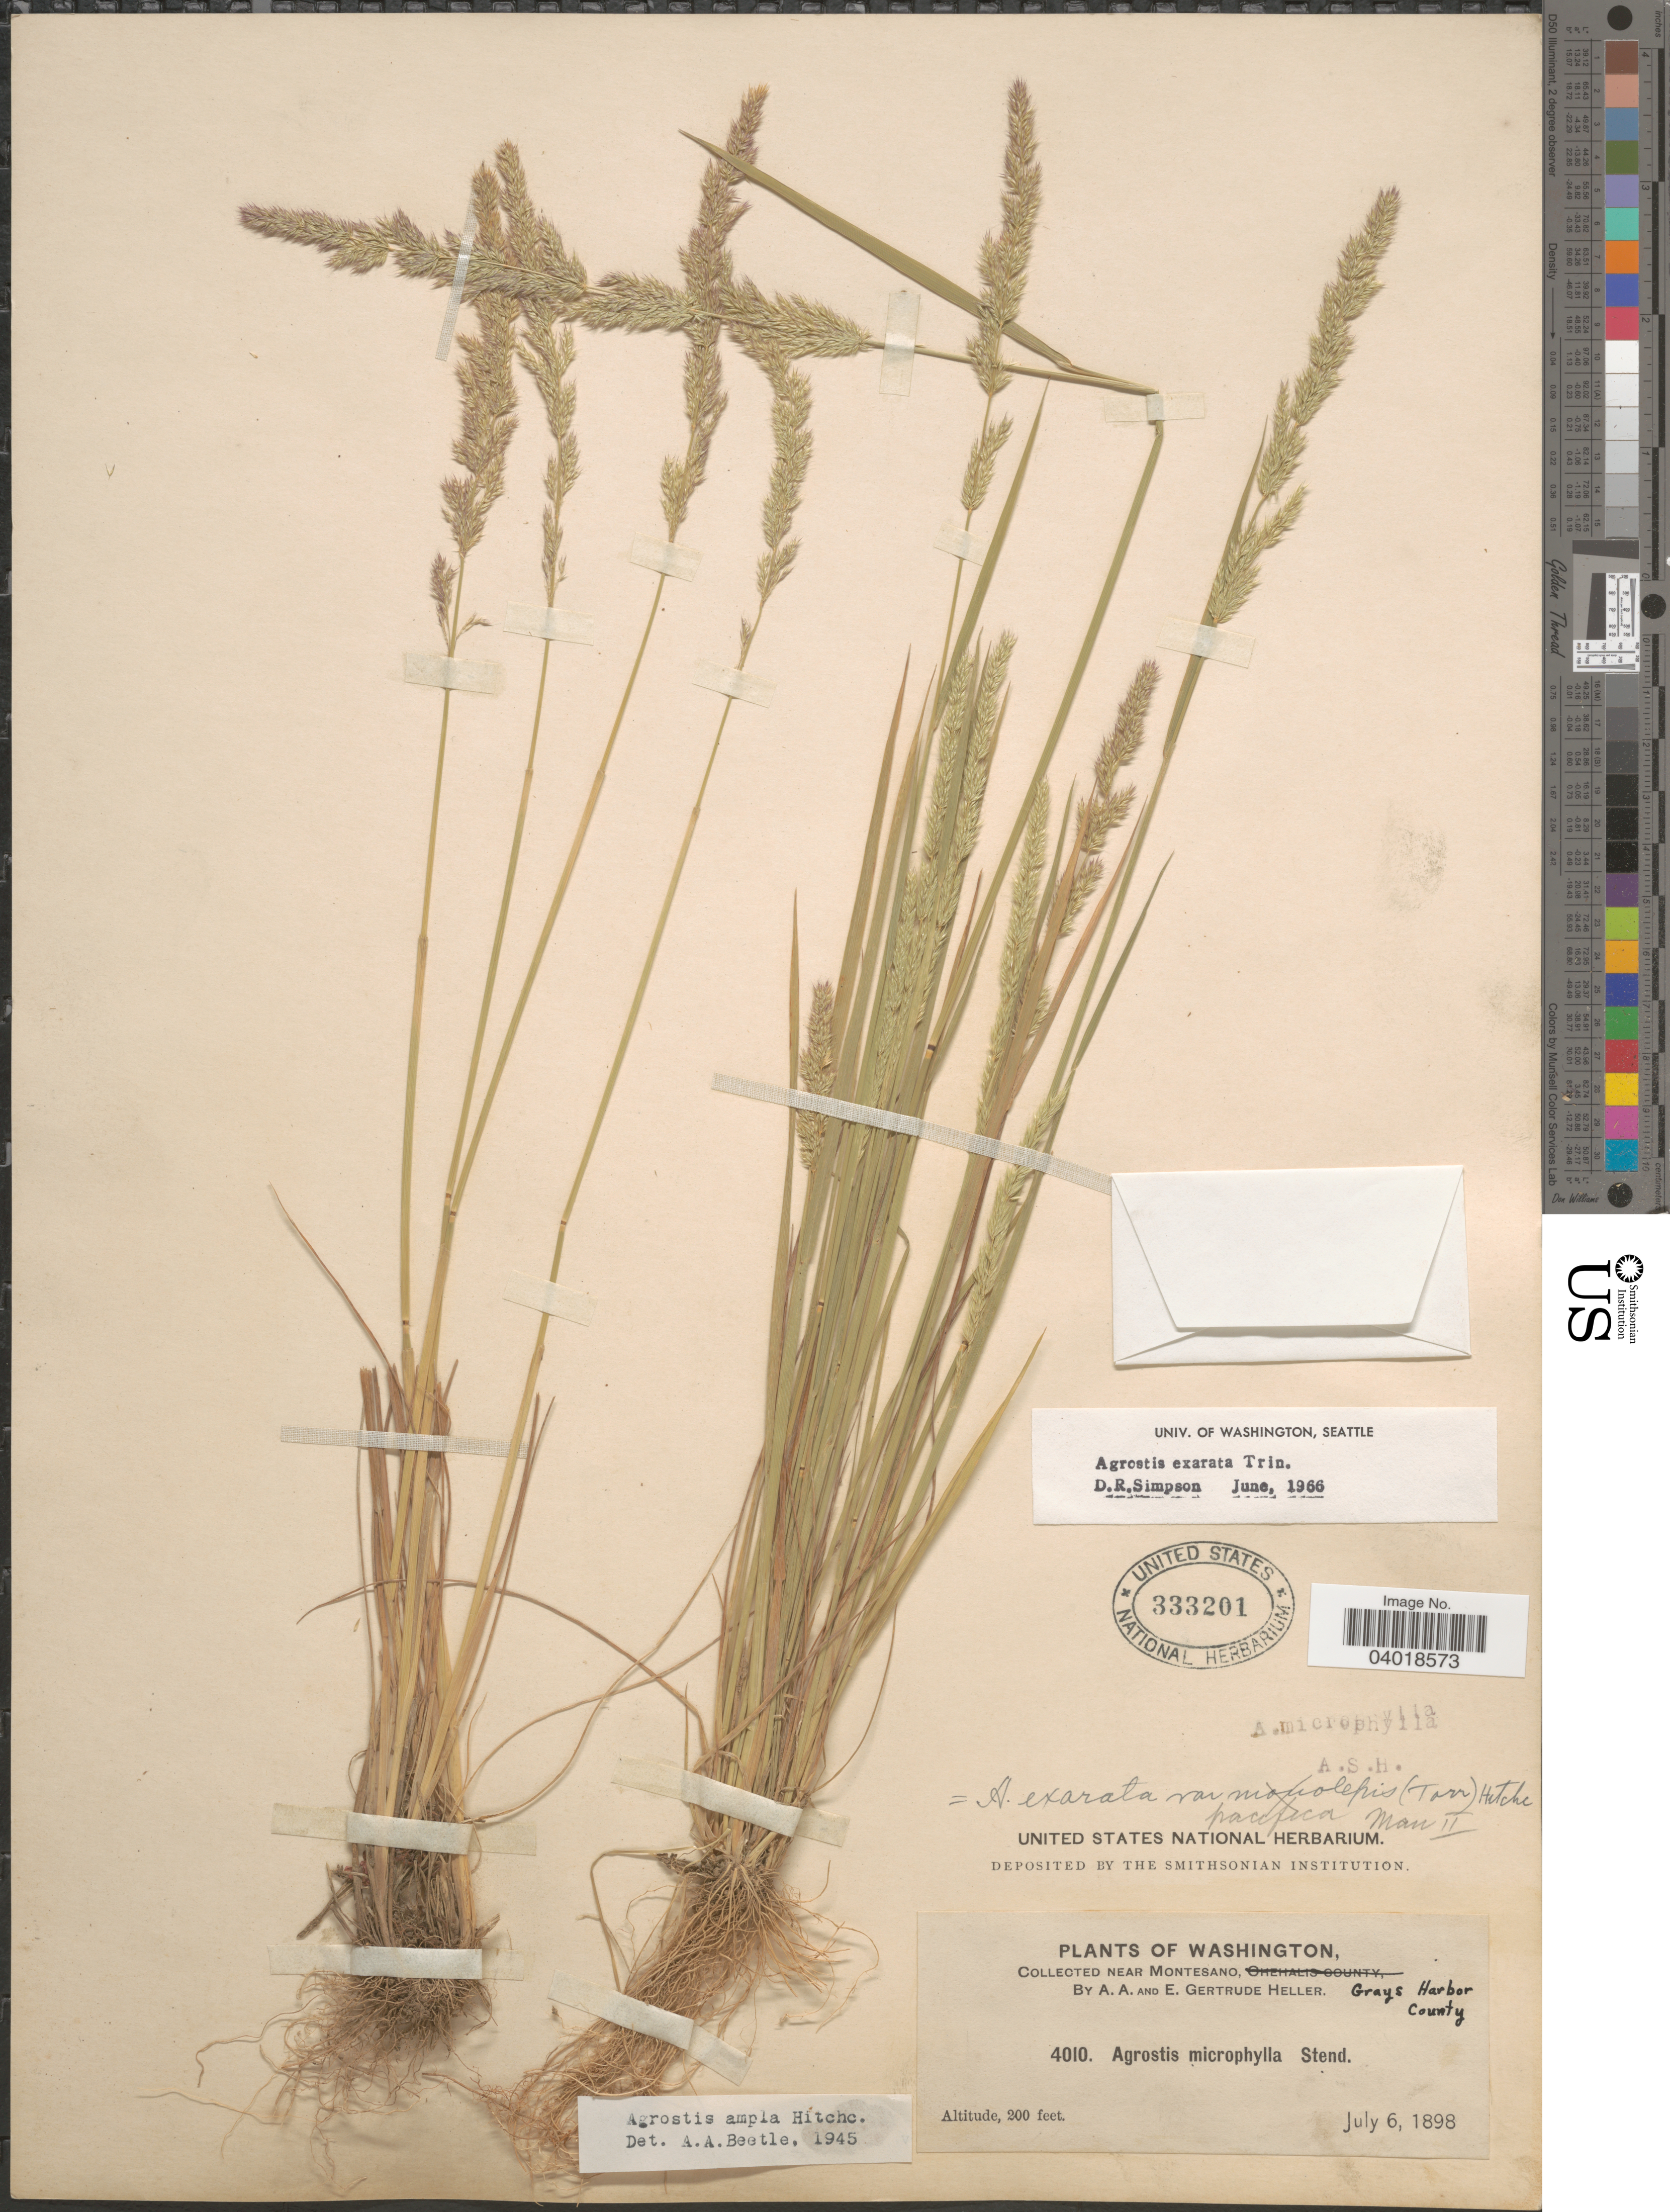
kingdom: Plantae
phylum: Tracheophyta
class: Liliopsida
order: Poales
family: Poaceae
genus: Agrostis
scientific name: Agrostis exarata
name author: Trin.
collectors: A. A. Heller & E. G. Heller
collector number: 4010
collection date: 1898-07-06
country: United States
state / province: Washington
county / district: Grays Harbor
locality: Near Montesano. Grays Harbor County.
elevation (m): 61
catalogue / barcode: US 333201